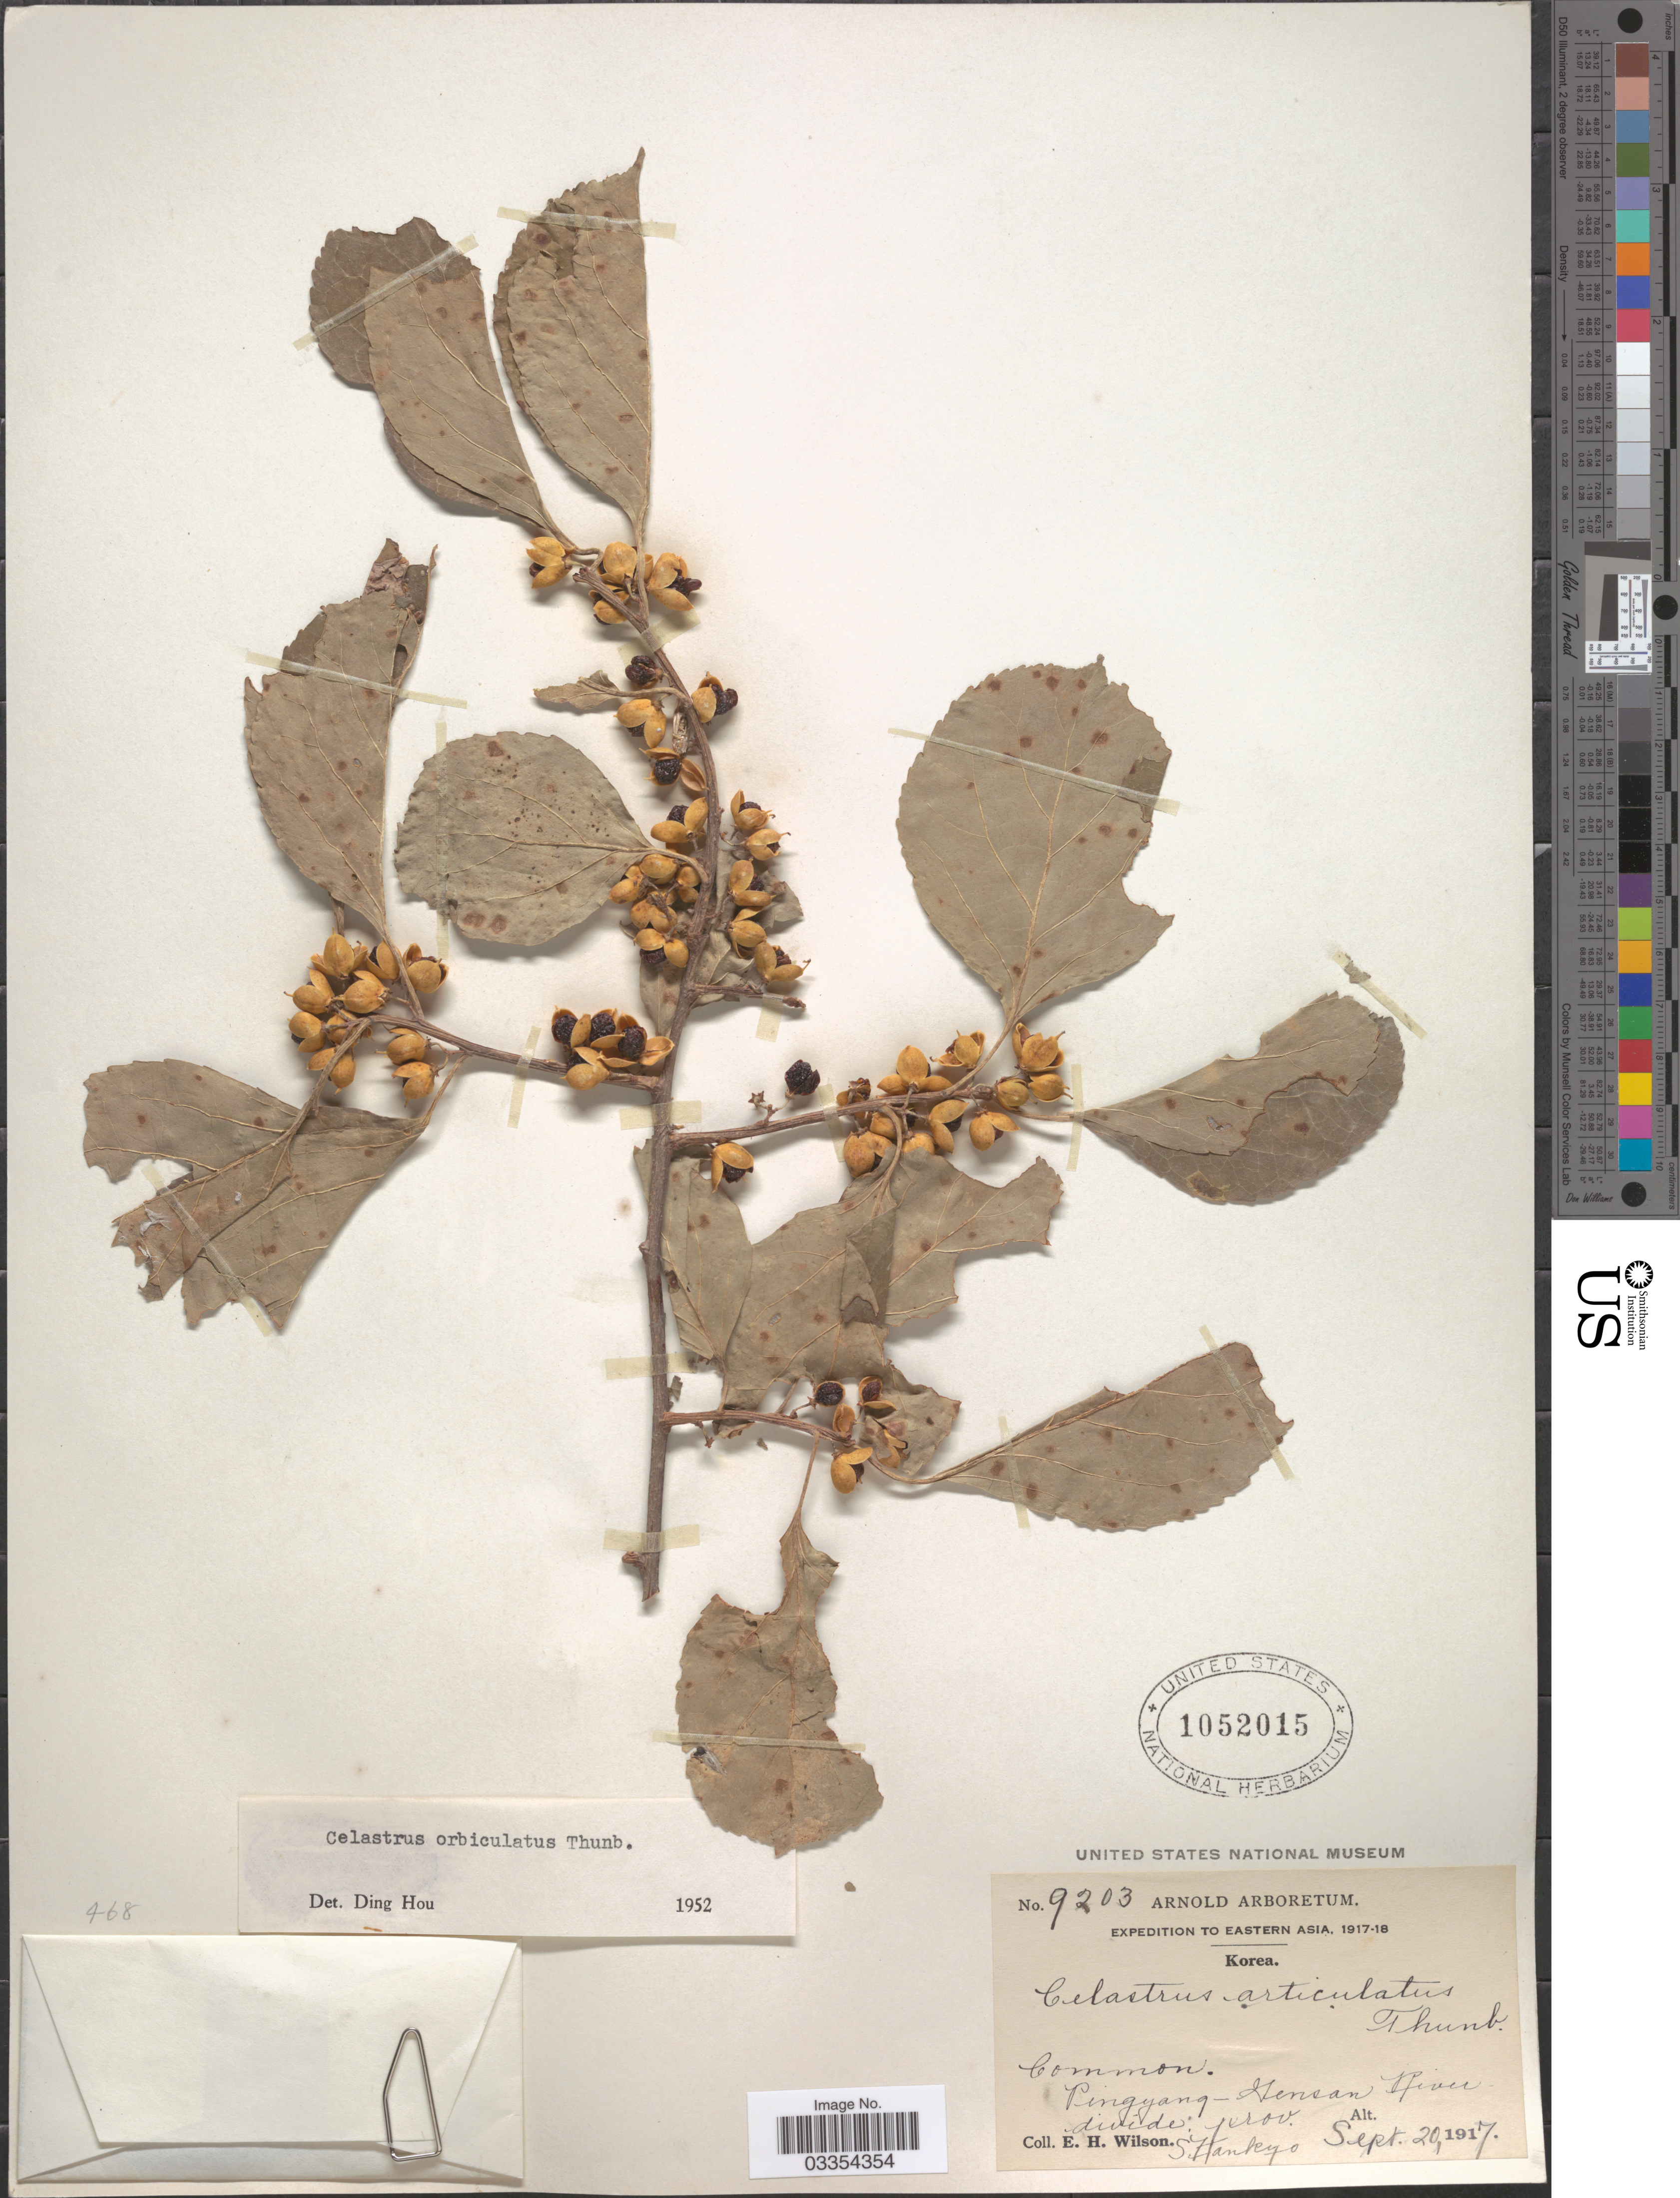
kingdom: Plantae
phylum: Tracheophyta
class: Magnoliopsida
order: Celastrales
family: Celastraceae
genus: Celastrus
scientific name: Celastrus orbiculatus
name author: Thunb.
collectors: E. Wilson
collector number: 9203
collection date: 1917-09-20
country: North Korea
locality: Eastern Asia. Korea. Pingyang-Gensan River divide. Prov. S. Kankyo.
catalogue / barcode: US 1052015